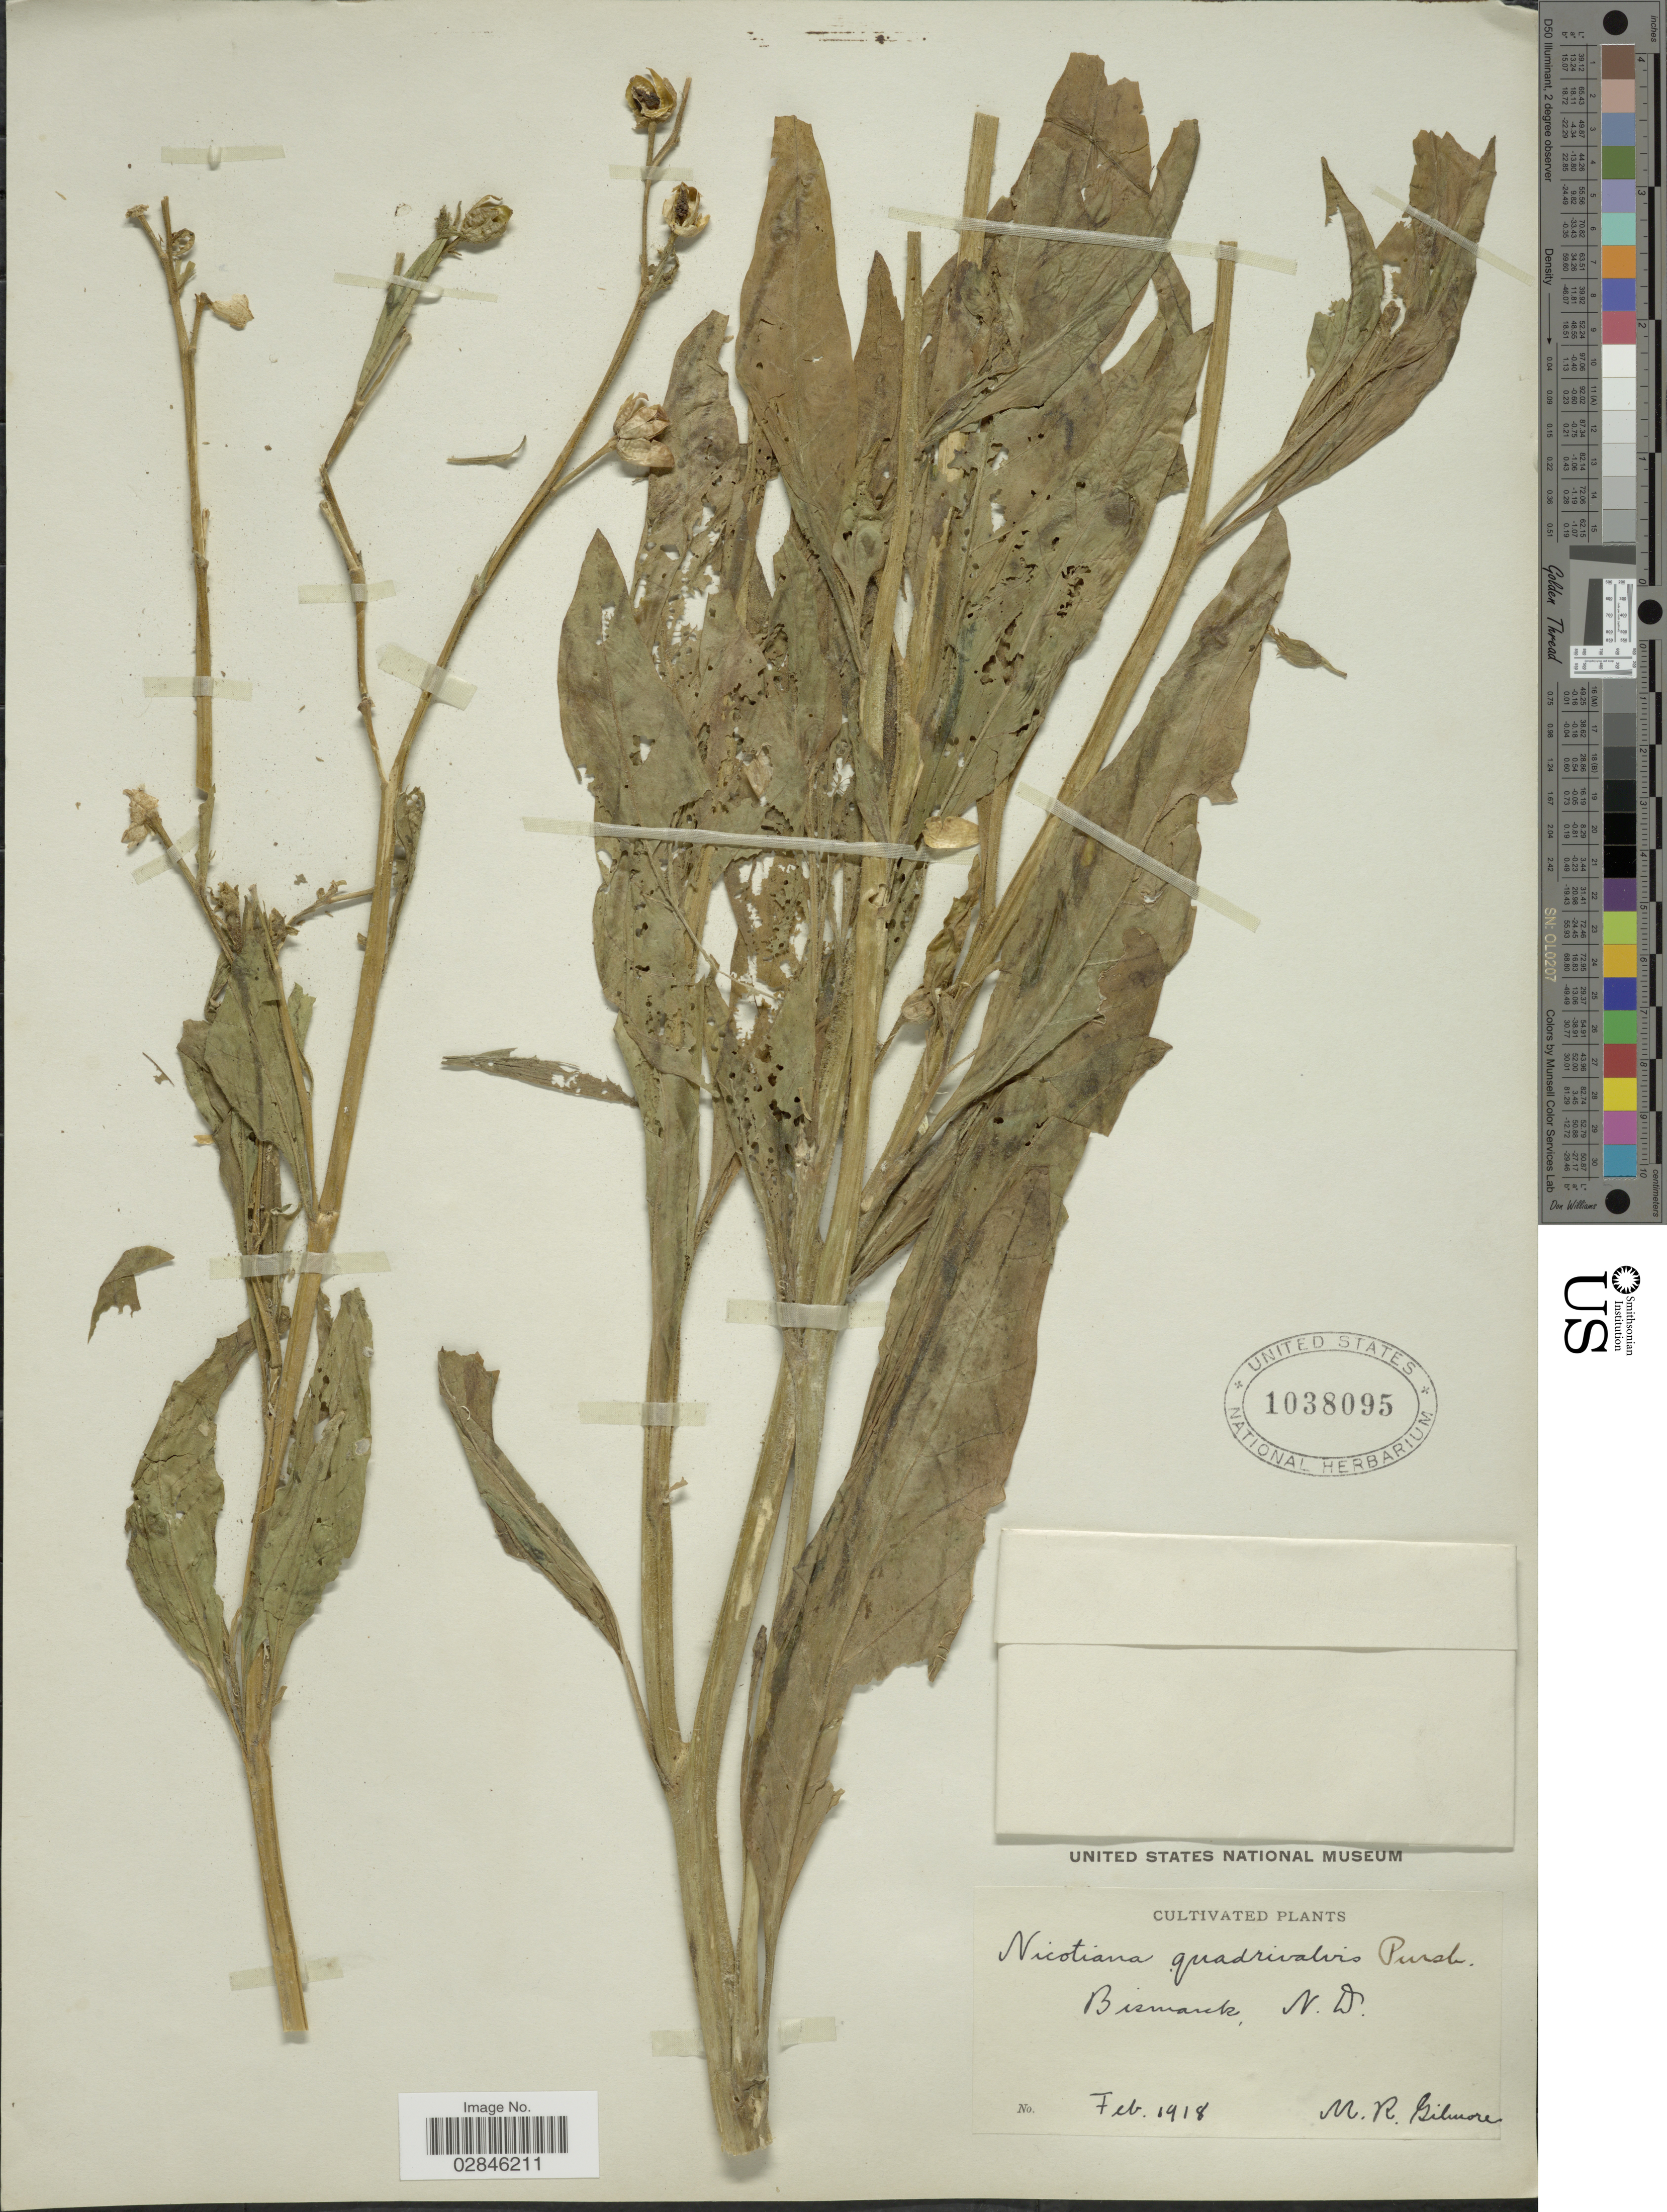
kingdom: Plantae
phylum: Tracheophyta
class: Magnoliopsida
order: Solanales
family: Solanaceae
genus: Nicotiana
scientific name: Nicotiana quadrivalvis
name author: Pursh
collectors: M. Gilmore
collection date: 1918-02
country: United States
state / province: North Dakota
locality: Bismarck, N. D.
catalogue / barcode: US 1038095